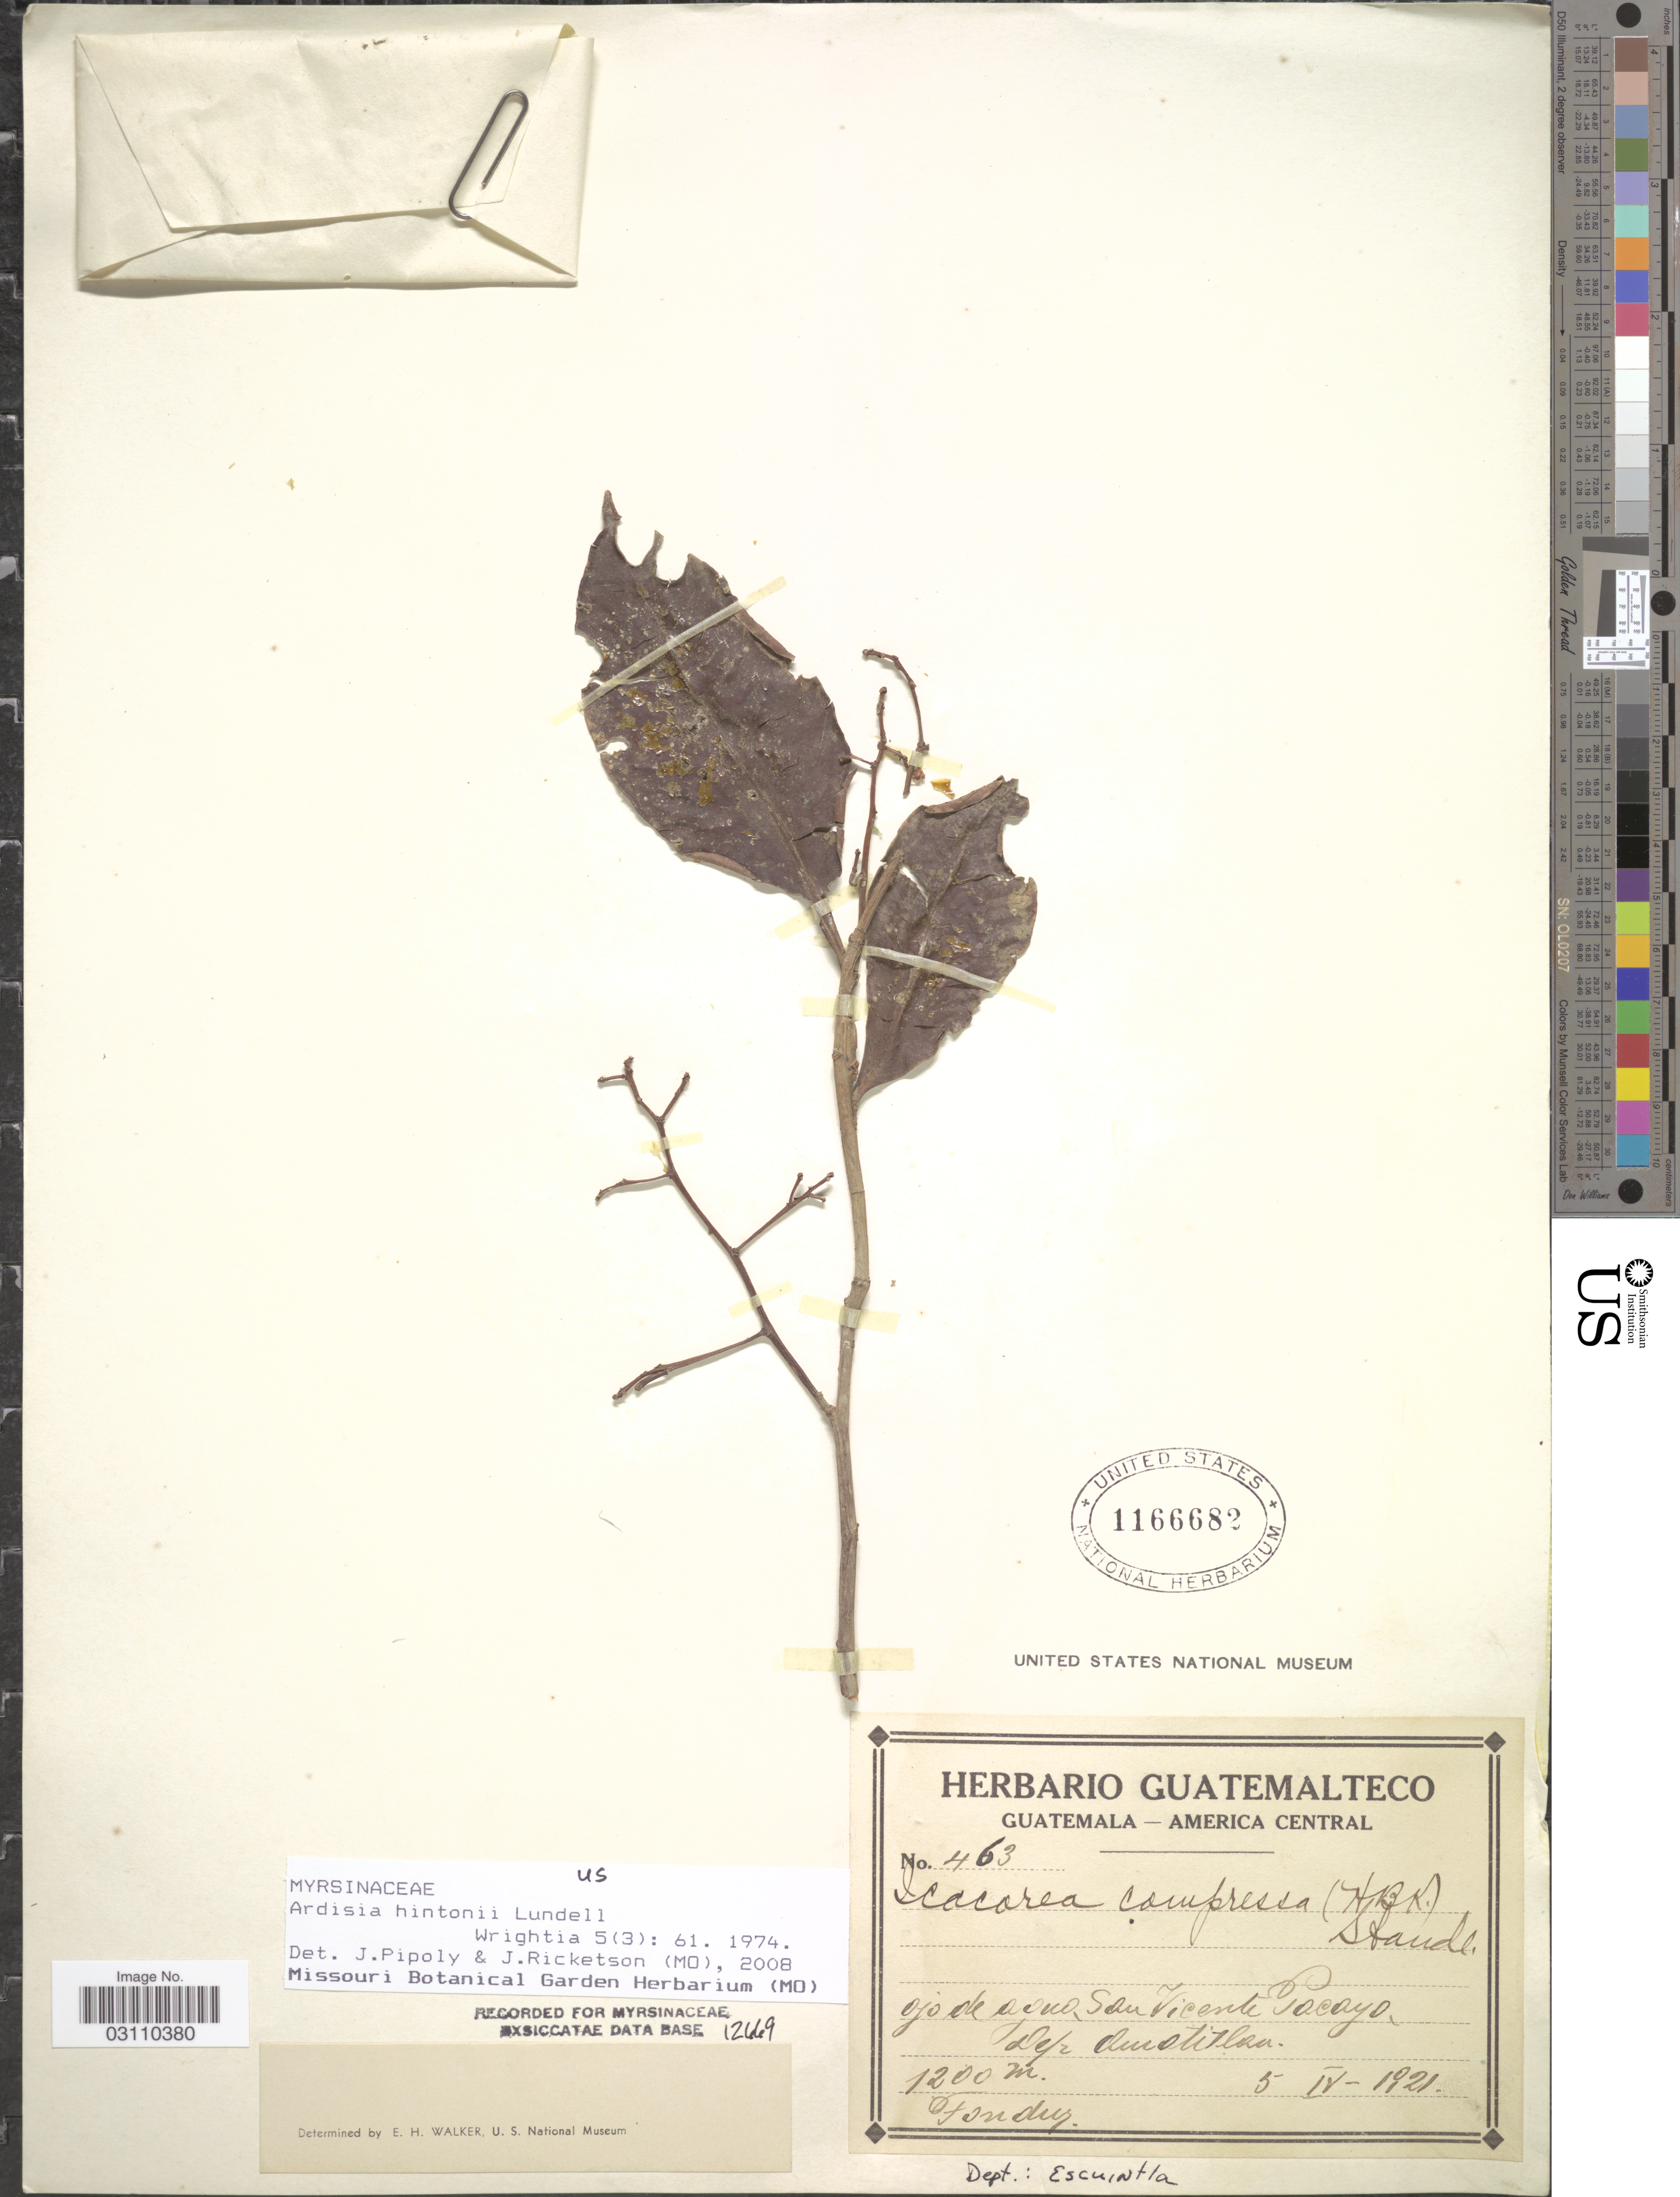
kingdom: Plantae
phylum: Tracheophyta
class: Magnoliopsida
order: Ericales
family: Primulaceae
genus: Ardisia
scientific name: Ardisia hintonii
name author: Lundell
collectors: Tonduz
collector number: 463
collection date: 1921-04-05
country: Guatemala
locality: Ojo de aguo, San Vicente Pacayo, Dep. Qui Atitlan.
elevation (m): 1200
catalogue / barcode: US 1166682